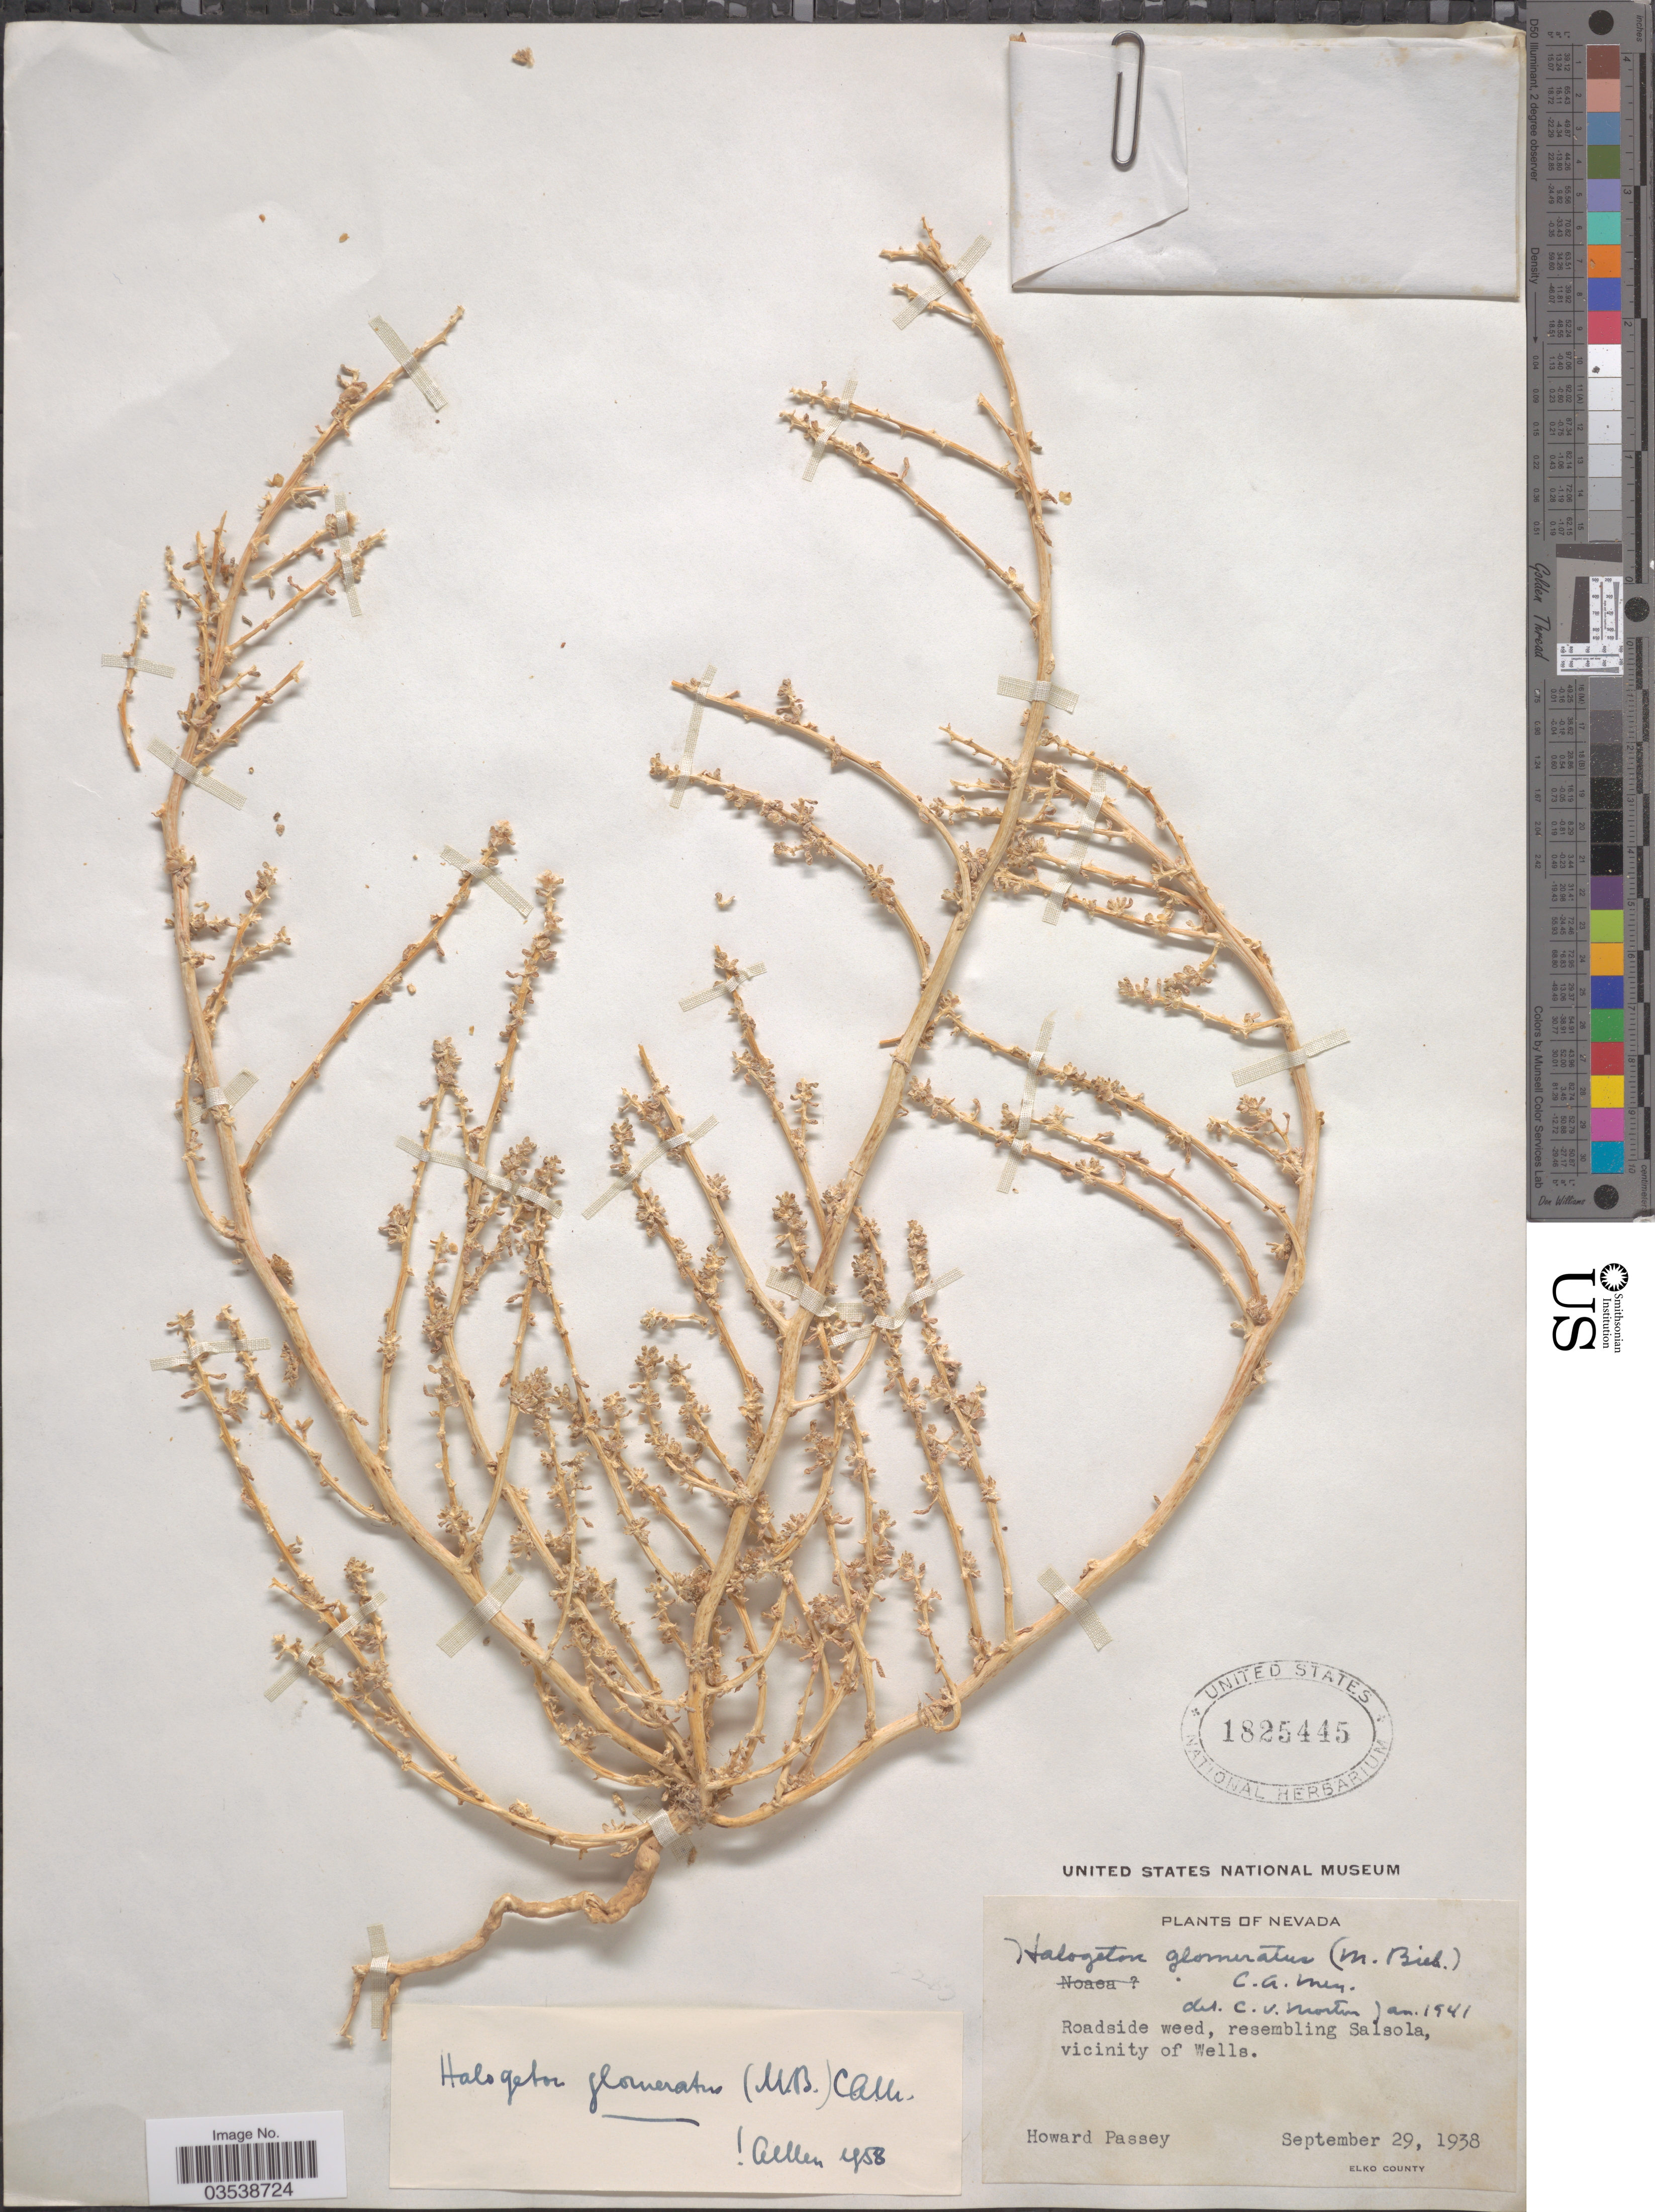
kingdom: Plantae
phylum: Tracheophyta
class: Magnoliopsida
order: Caryophyllales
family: Amaranthaceae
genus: Halogeton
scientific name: Halogeton glomeratus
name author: (M. Bieb.) C.A. Mey.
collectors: H. Passey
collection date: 1938-09-29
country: United States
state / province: Nevada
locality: Vicinity of Wells. Elko County.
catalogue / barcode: US 1825445